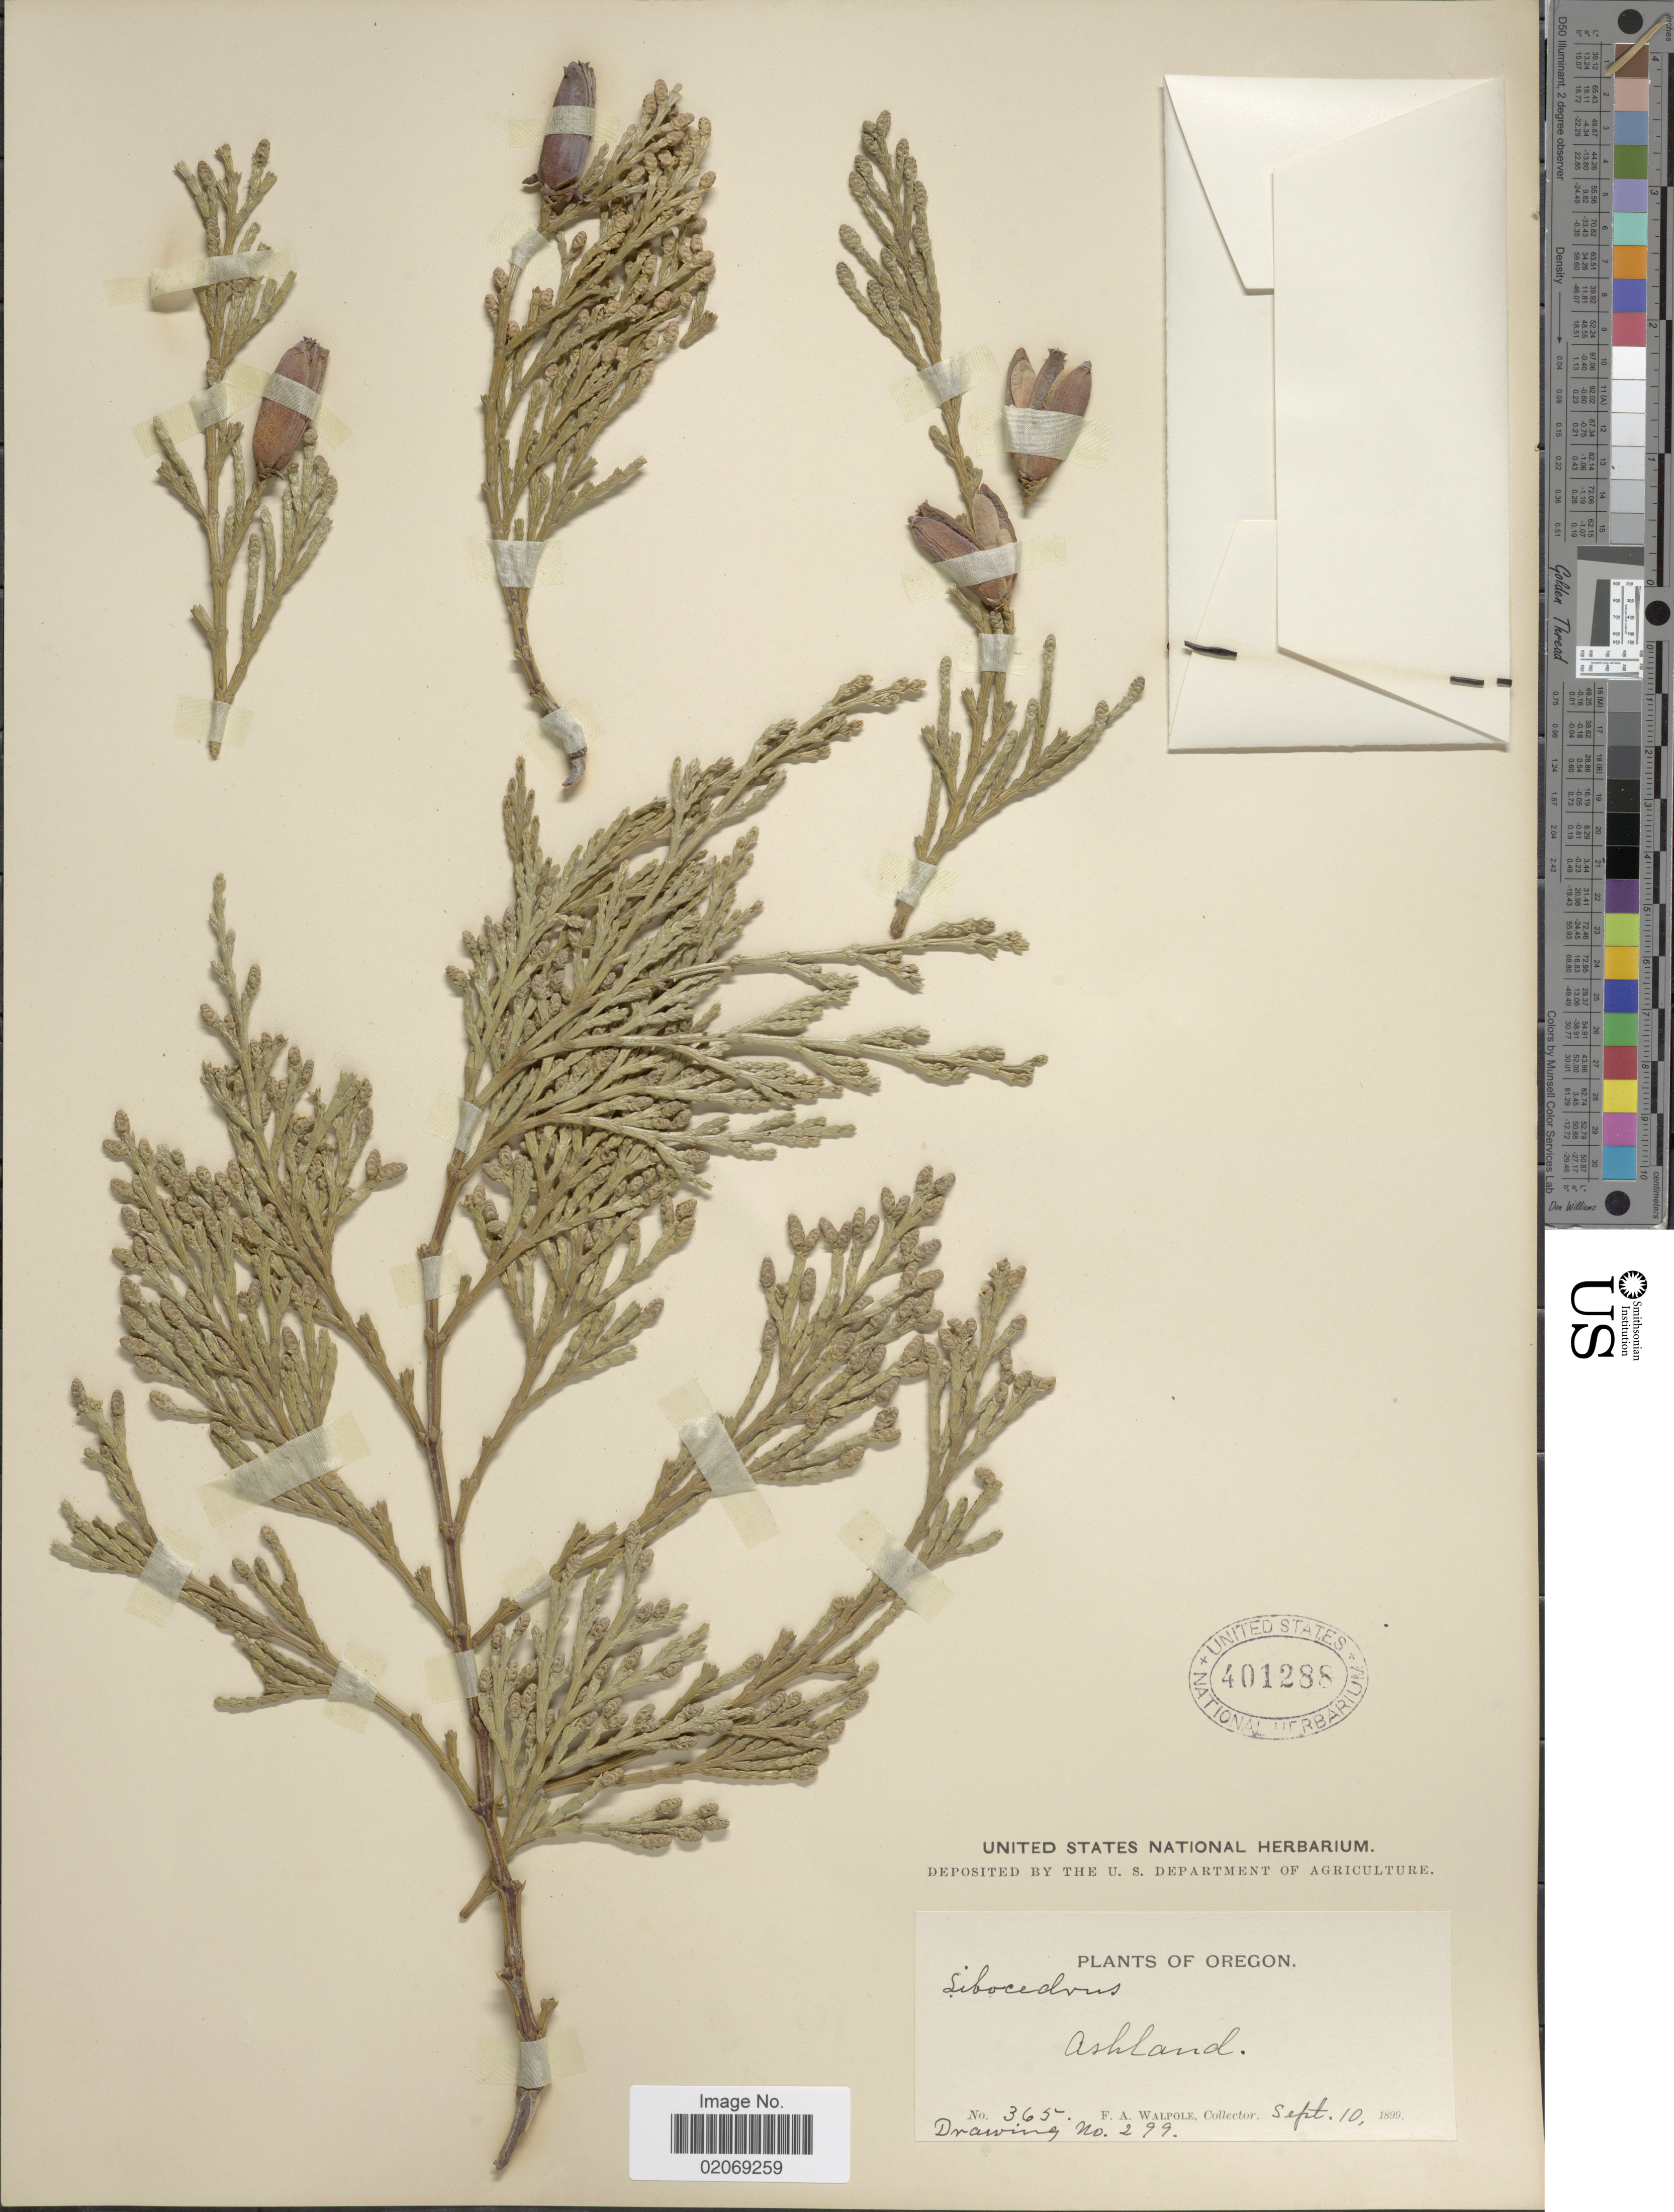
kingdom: Plantae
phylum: Tracheophyta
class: Pinopsida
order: Pinales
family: Cupressaceae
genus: Libocedrus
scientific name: Libocedrus decurrens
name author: Torr.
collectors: F. Walpole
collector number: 365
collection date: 1899-09-10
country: United States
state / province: Oregon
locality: Ashland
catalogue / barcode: US 401288